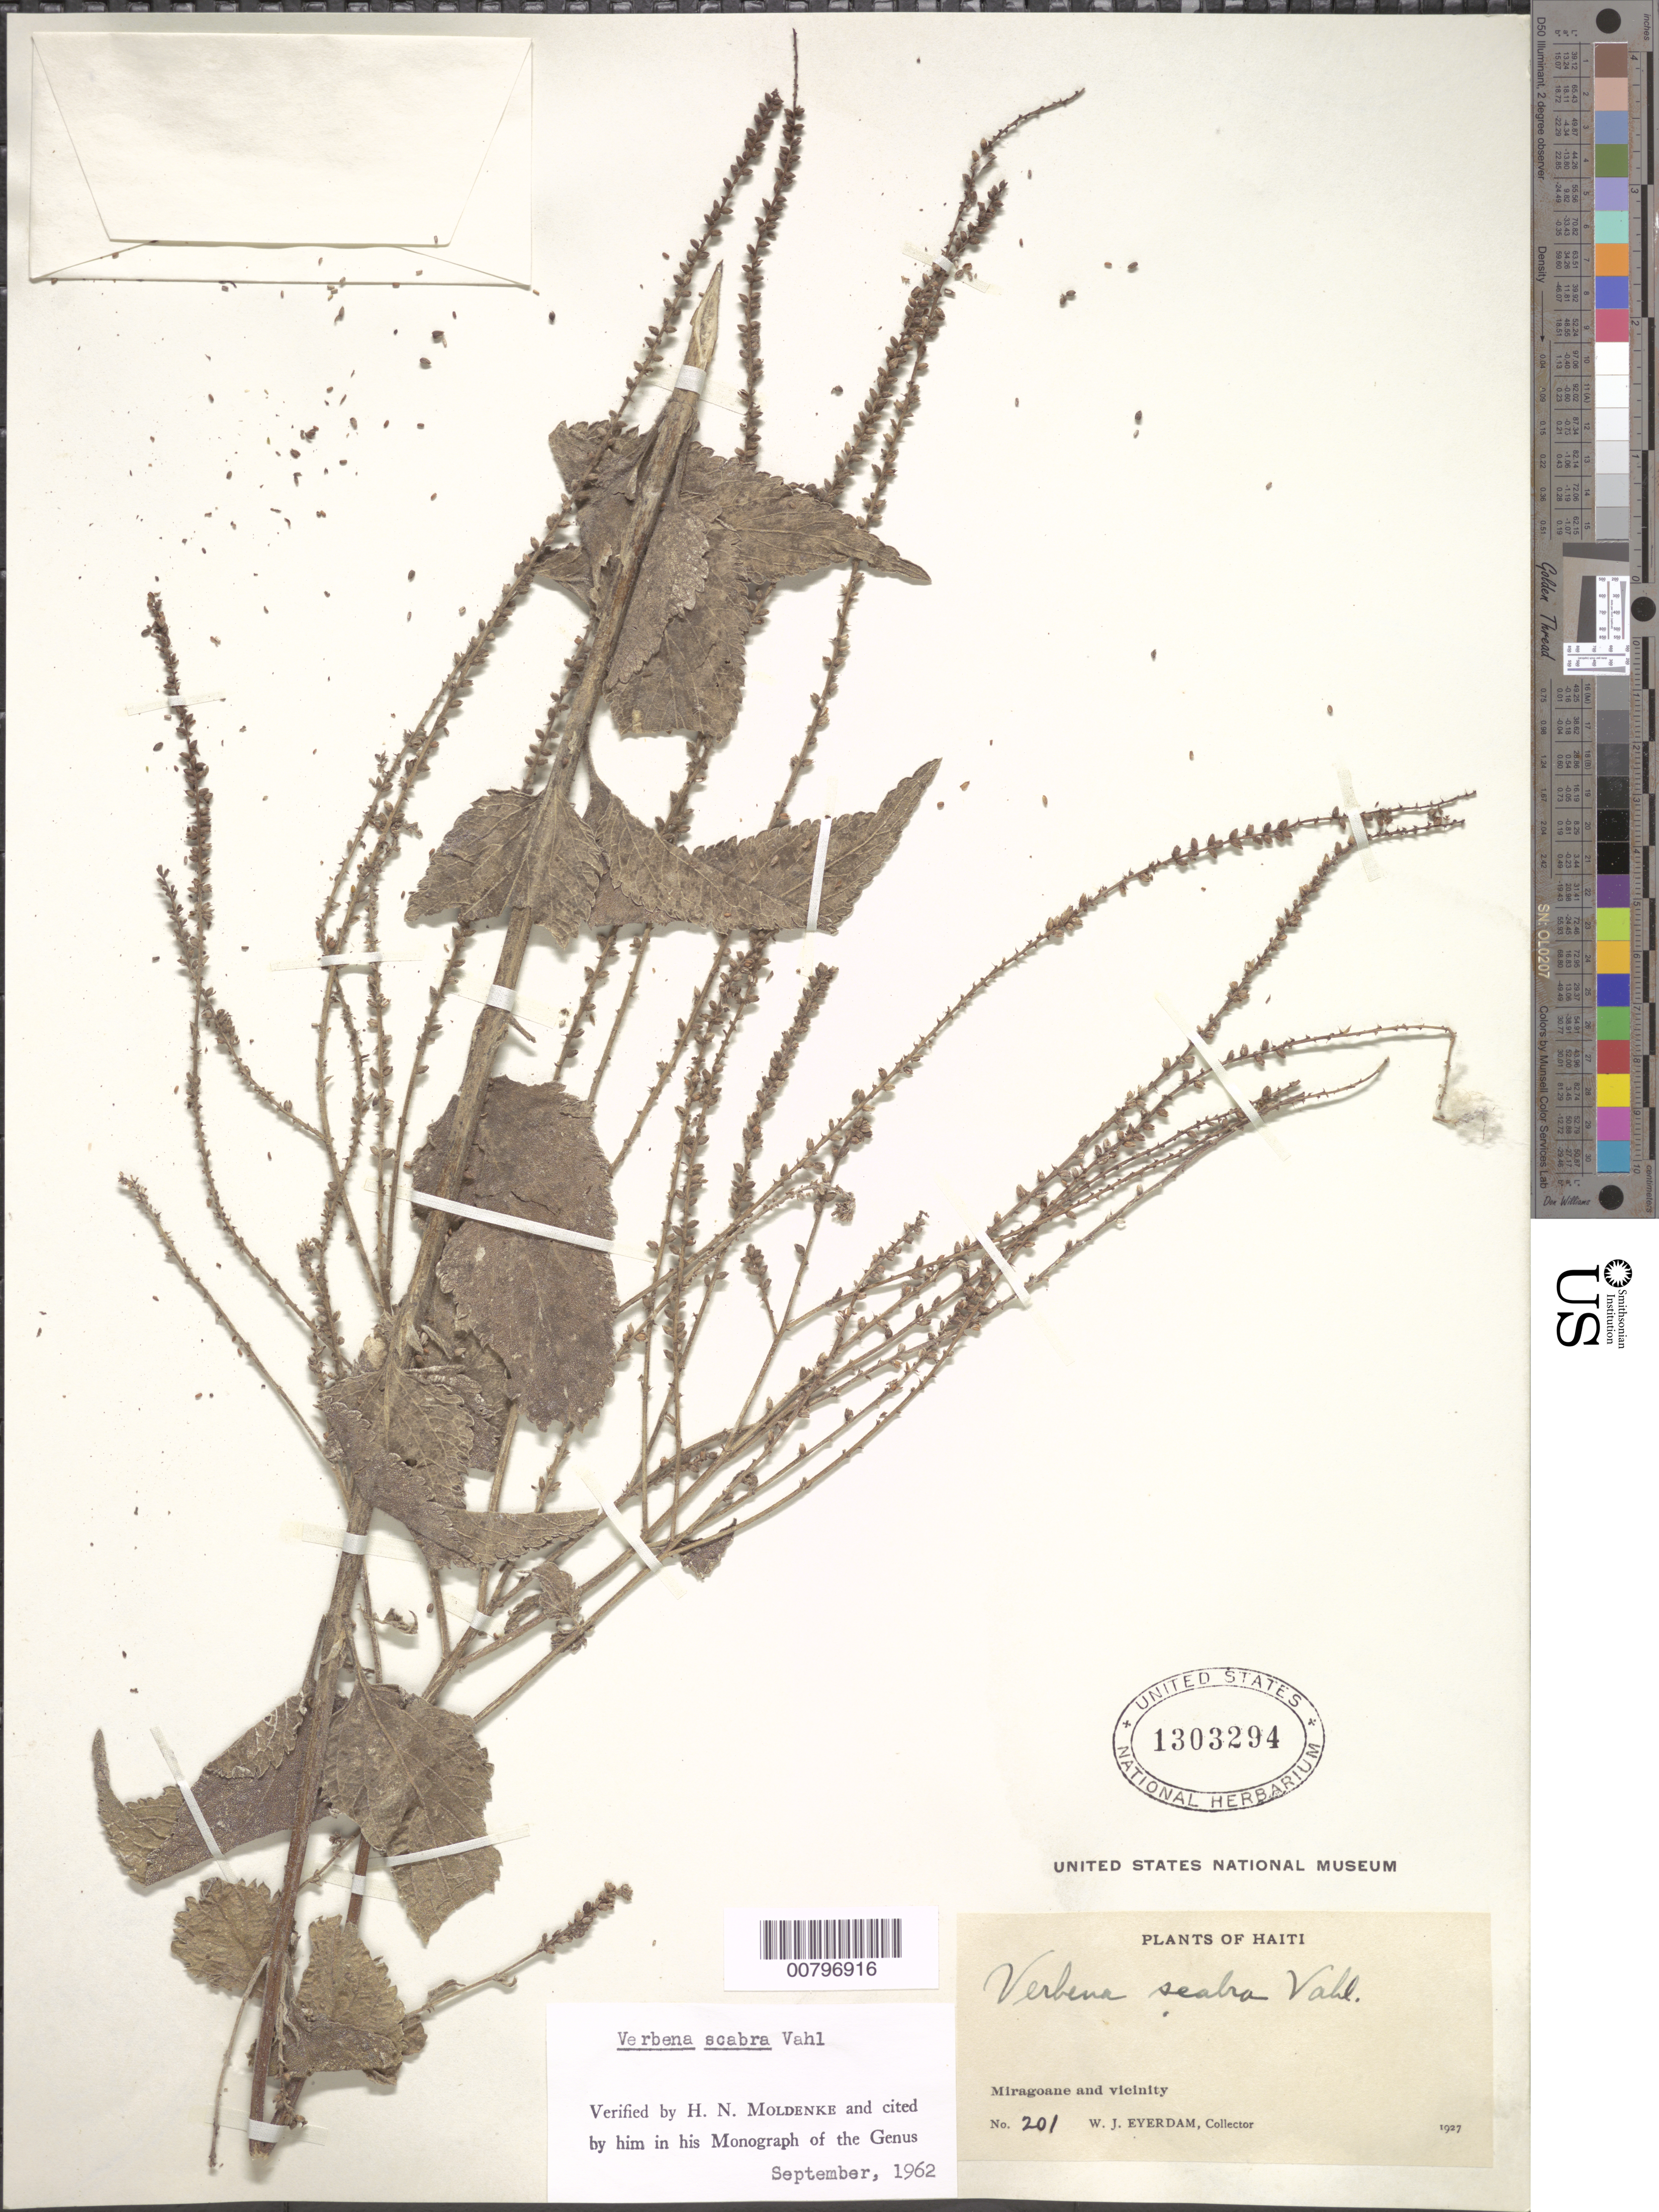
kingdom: Plantae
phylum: Tracheophyta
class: Magnoliopsida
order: Lamiales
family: Verbenaceae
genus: Verbena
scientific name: Verbena scabra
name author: Vahl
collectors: W. J. Eyerdam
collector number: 201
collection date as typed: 1927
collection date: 1927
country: Haiti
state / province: Grand'Anse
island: Hispaniola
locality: Miragoane and vicinity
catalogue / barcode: US 1303294